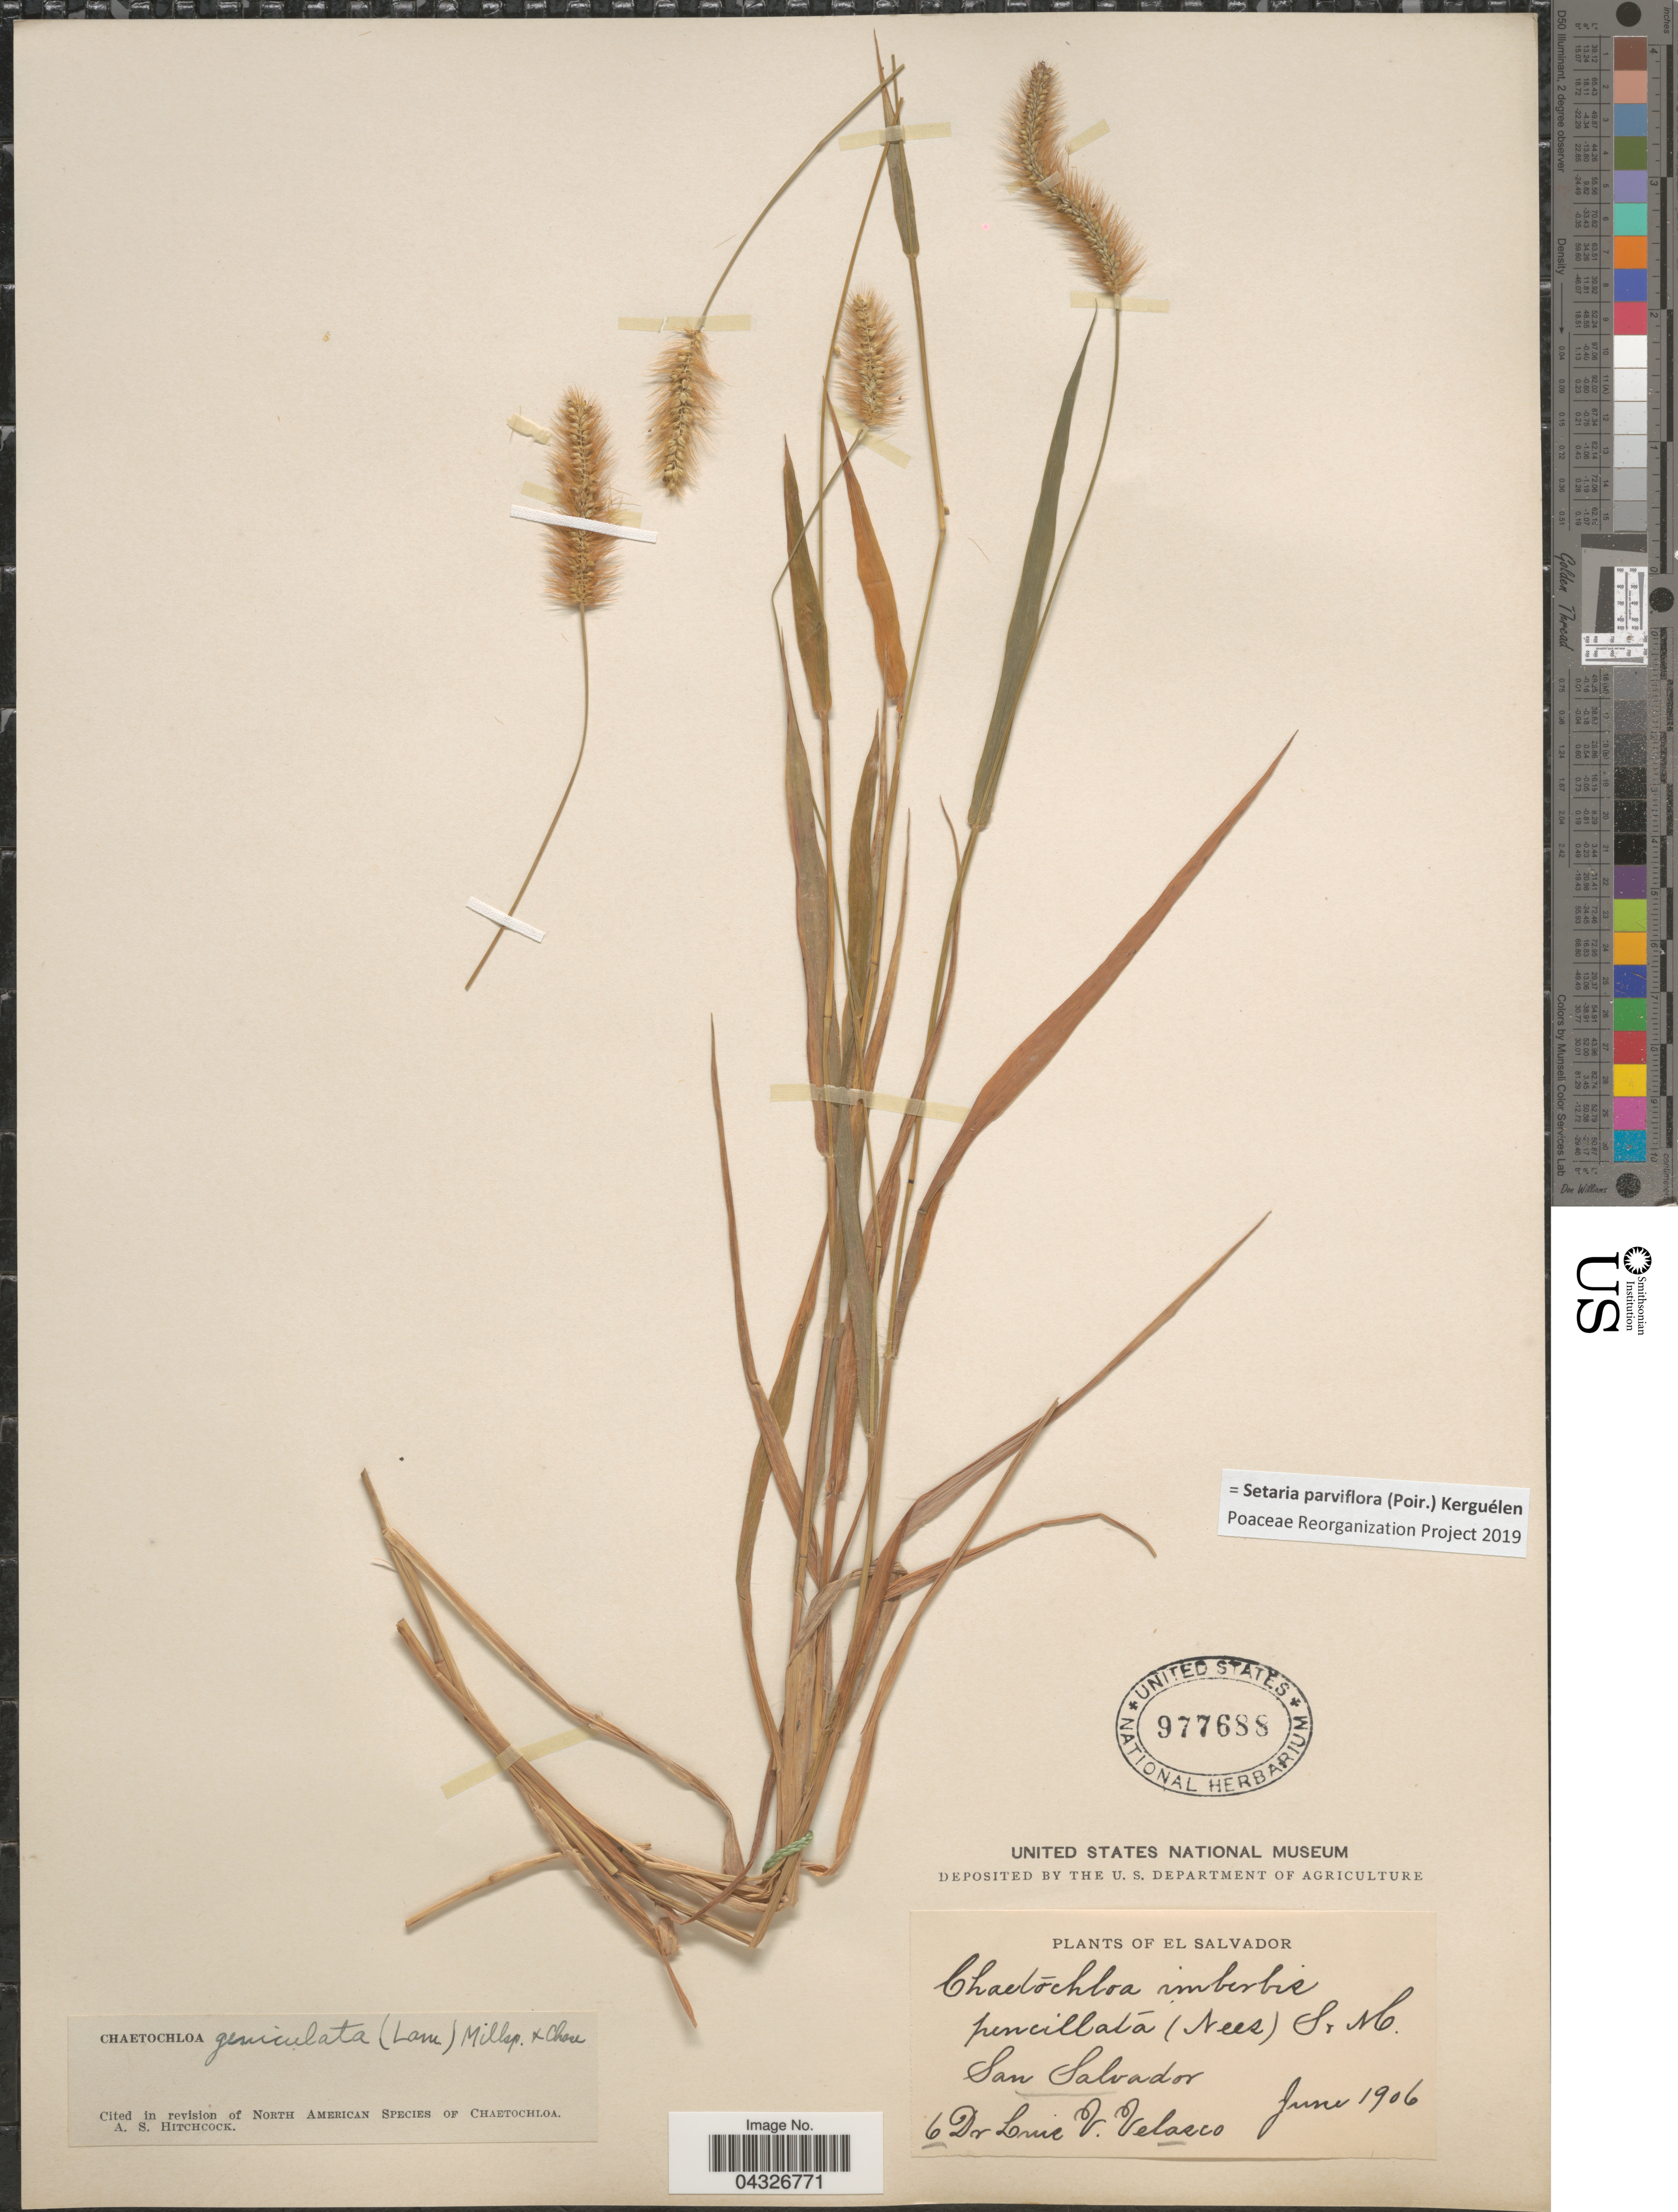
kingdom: Plantae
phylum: Tracheophyta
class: Liliopsida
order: Poales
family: Poaceae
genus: Setaria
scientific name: Setaria parviflora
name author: (Poir.) Kerguélen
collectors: L. Velasco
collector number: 6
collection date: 1906-06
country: El Salvador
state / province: San Salvador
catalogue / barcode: US 977688